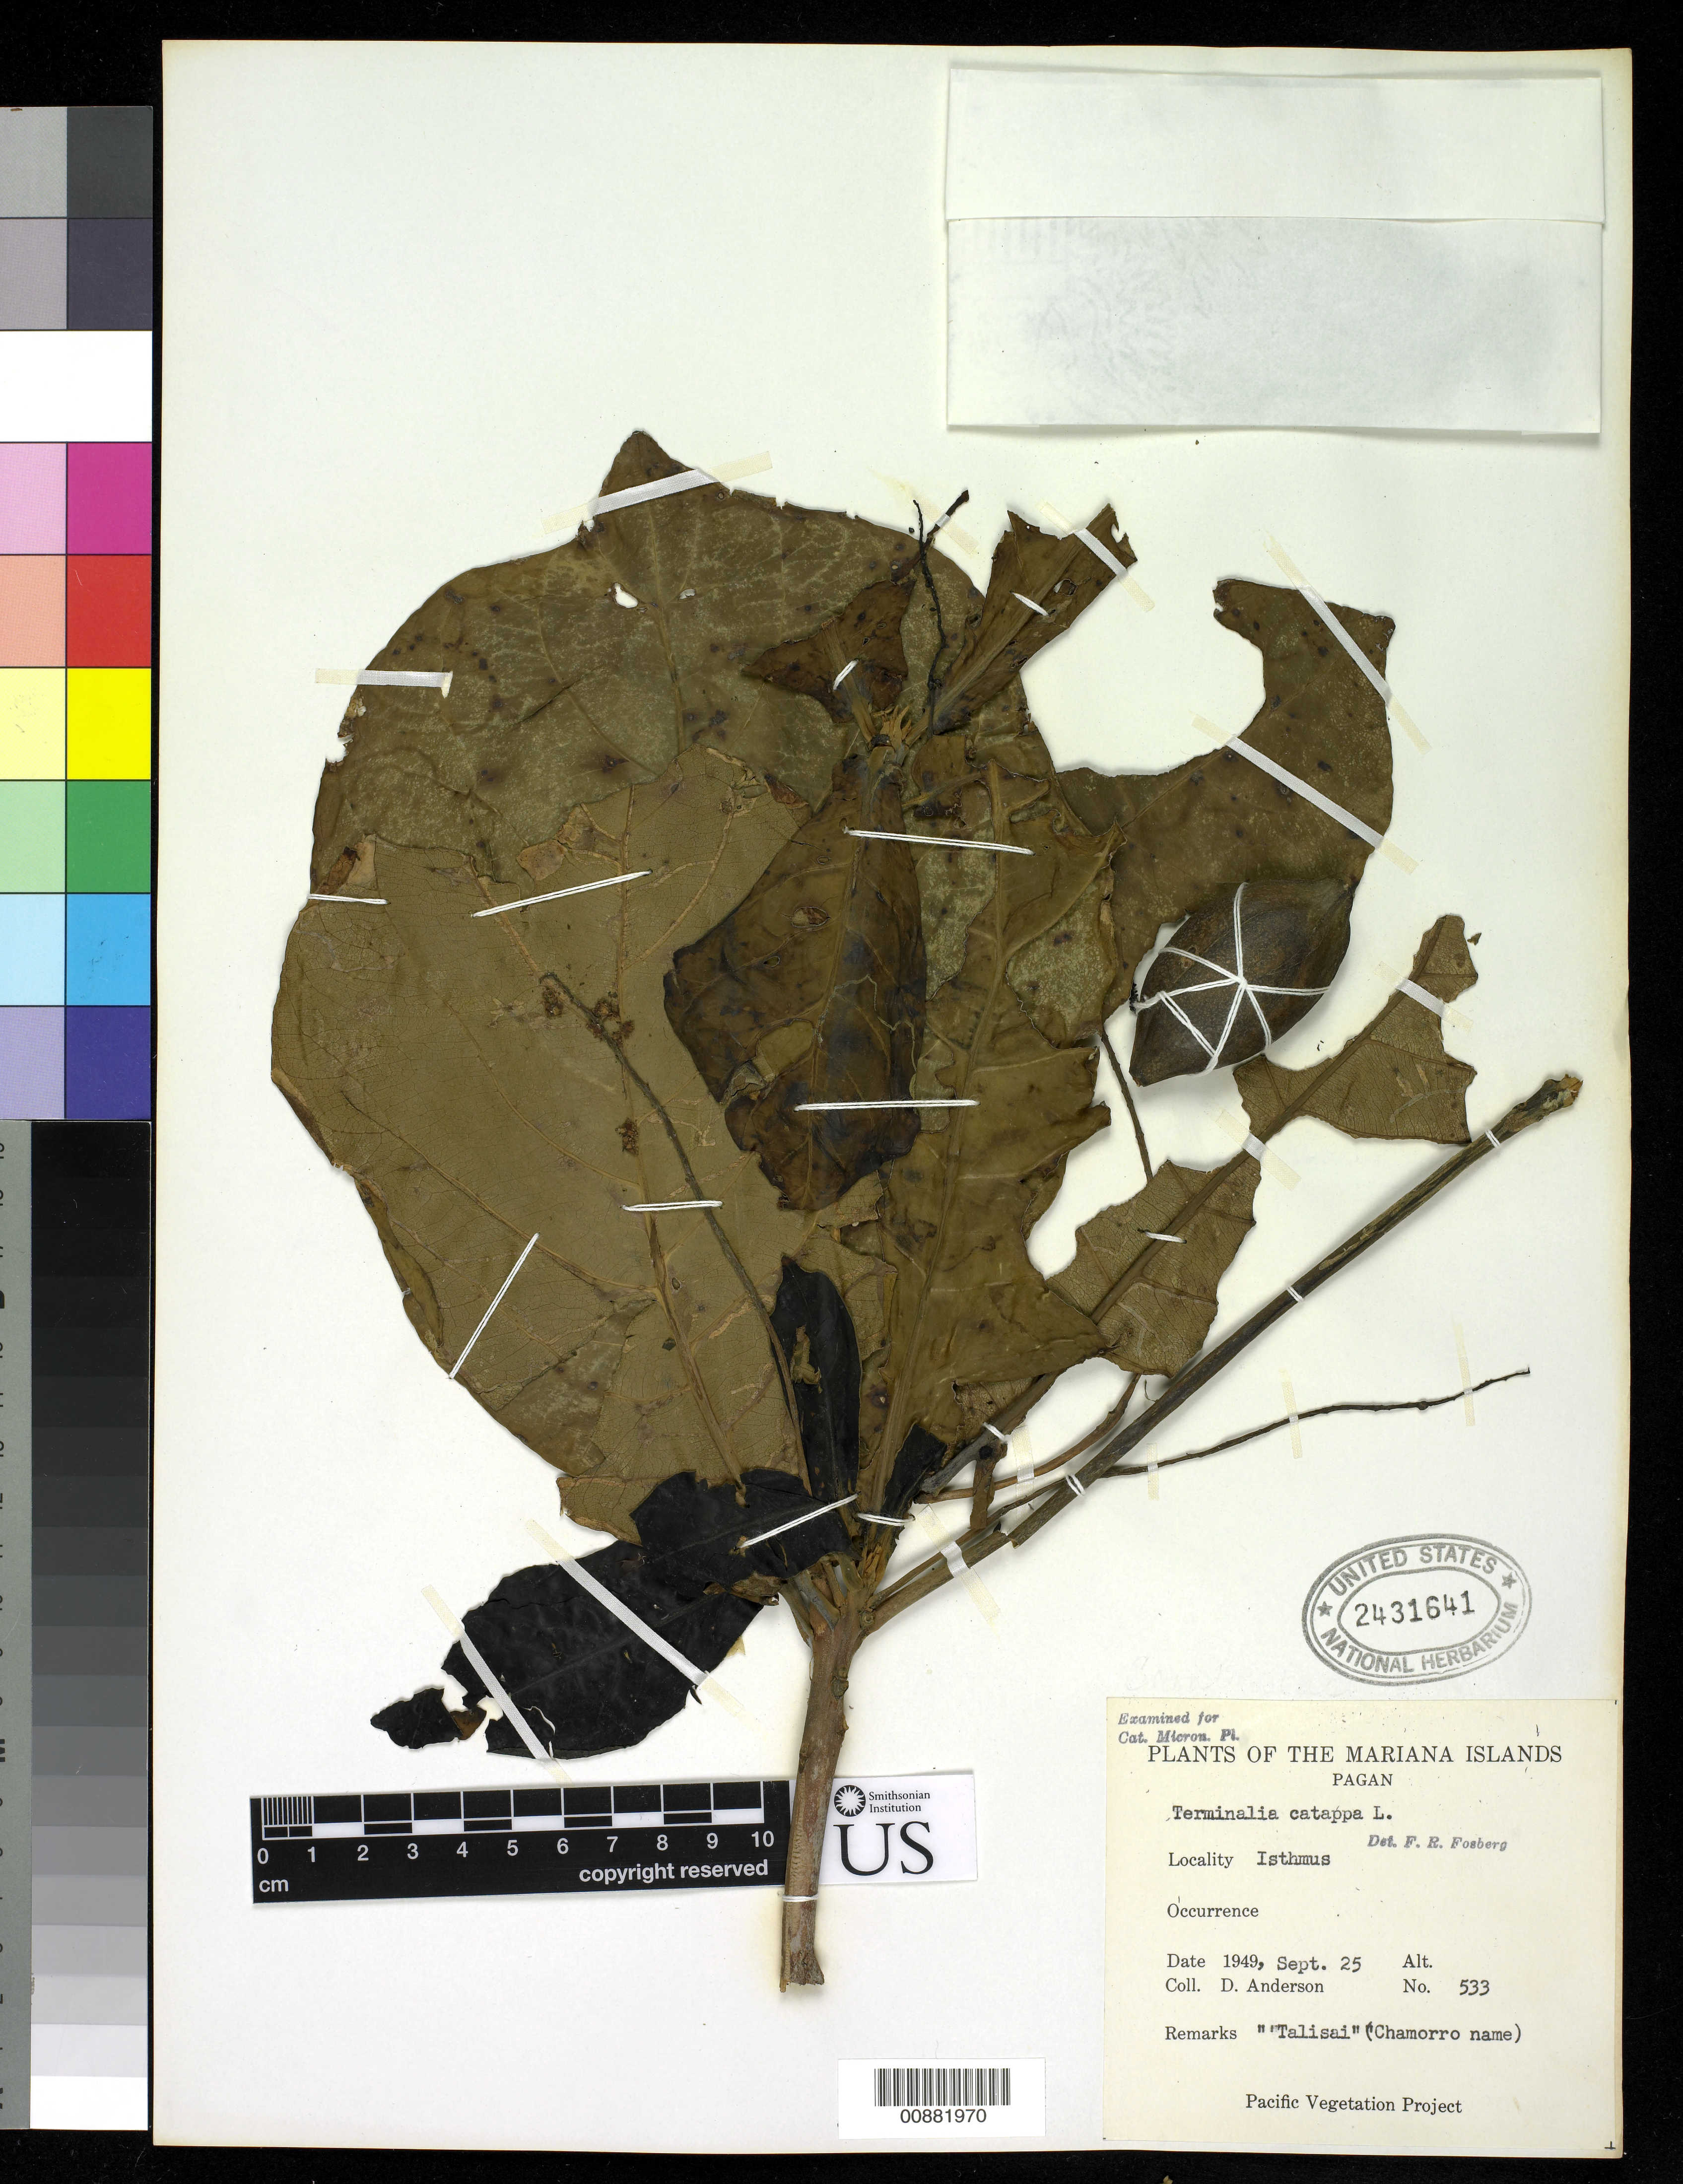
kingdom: Plantae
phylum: Tracheophyta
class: Magnoliopsida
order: Myrtales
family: Combretaceae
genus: Terminalia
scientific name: Terminalia catappa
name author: L.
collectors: D. Anderson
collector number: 533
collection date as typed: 25 Sep 1949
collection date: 1949-09-25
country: Northern Mariana Islands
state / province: Northern Islands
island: Pagan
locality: Pagan, Isthmus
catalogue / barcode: US 2431641